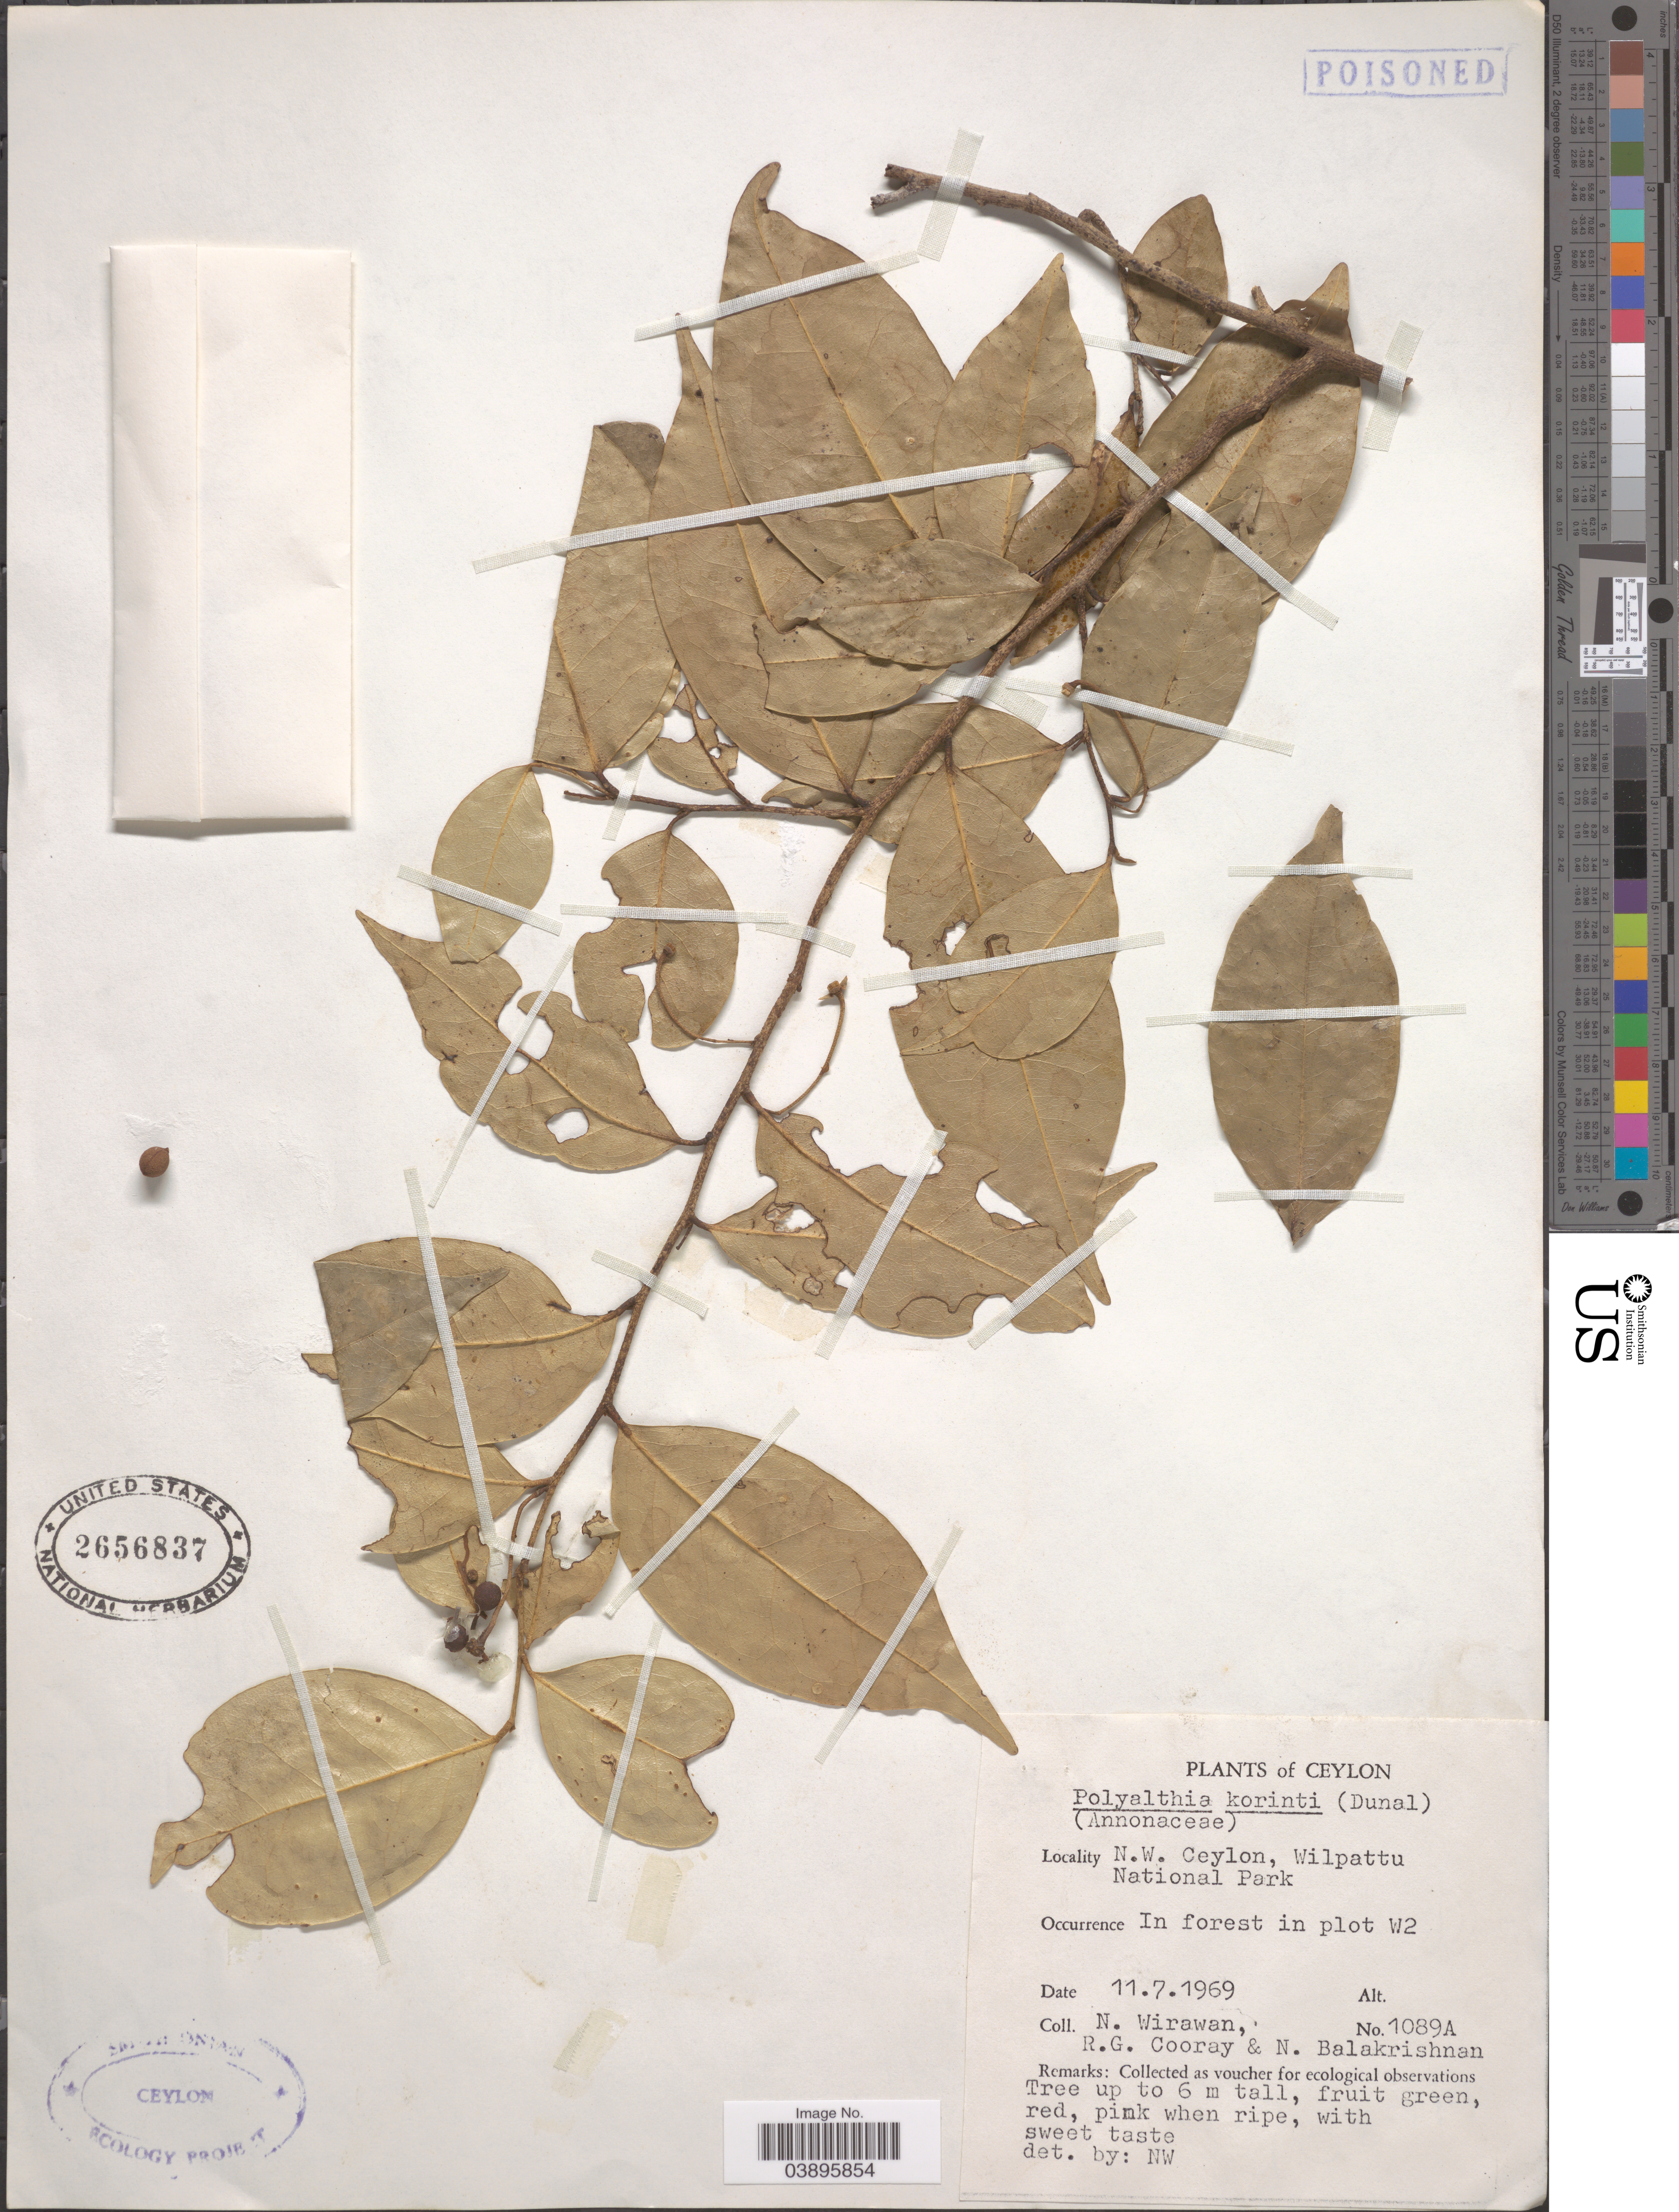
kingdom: Plantae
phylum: Tracheophyta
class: Magnoliopsida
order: Magnoliales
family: Annonaceae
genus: Polyalthia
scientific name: Polyalthia korinti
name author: (Dunal) Thwaites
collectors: N. Wirawan, R. Cooray & N. Balakrishnan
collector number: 1089A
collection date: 1969-07-11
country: Sri Lanka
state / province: North Western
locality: N.W. Ceylon, Wilpattu National Park. In plot W2.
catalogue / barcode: US 2656837